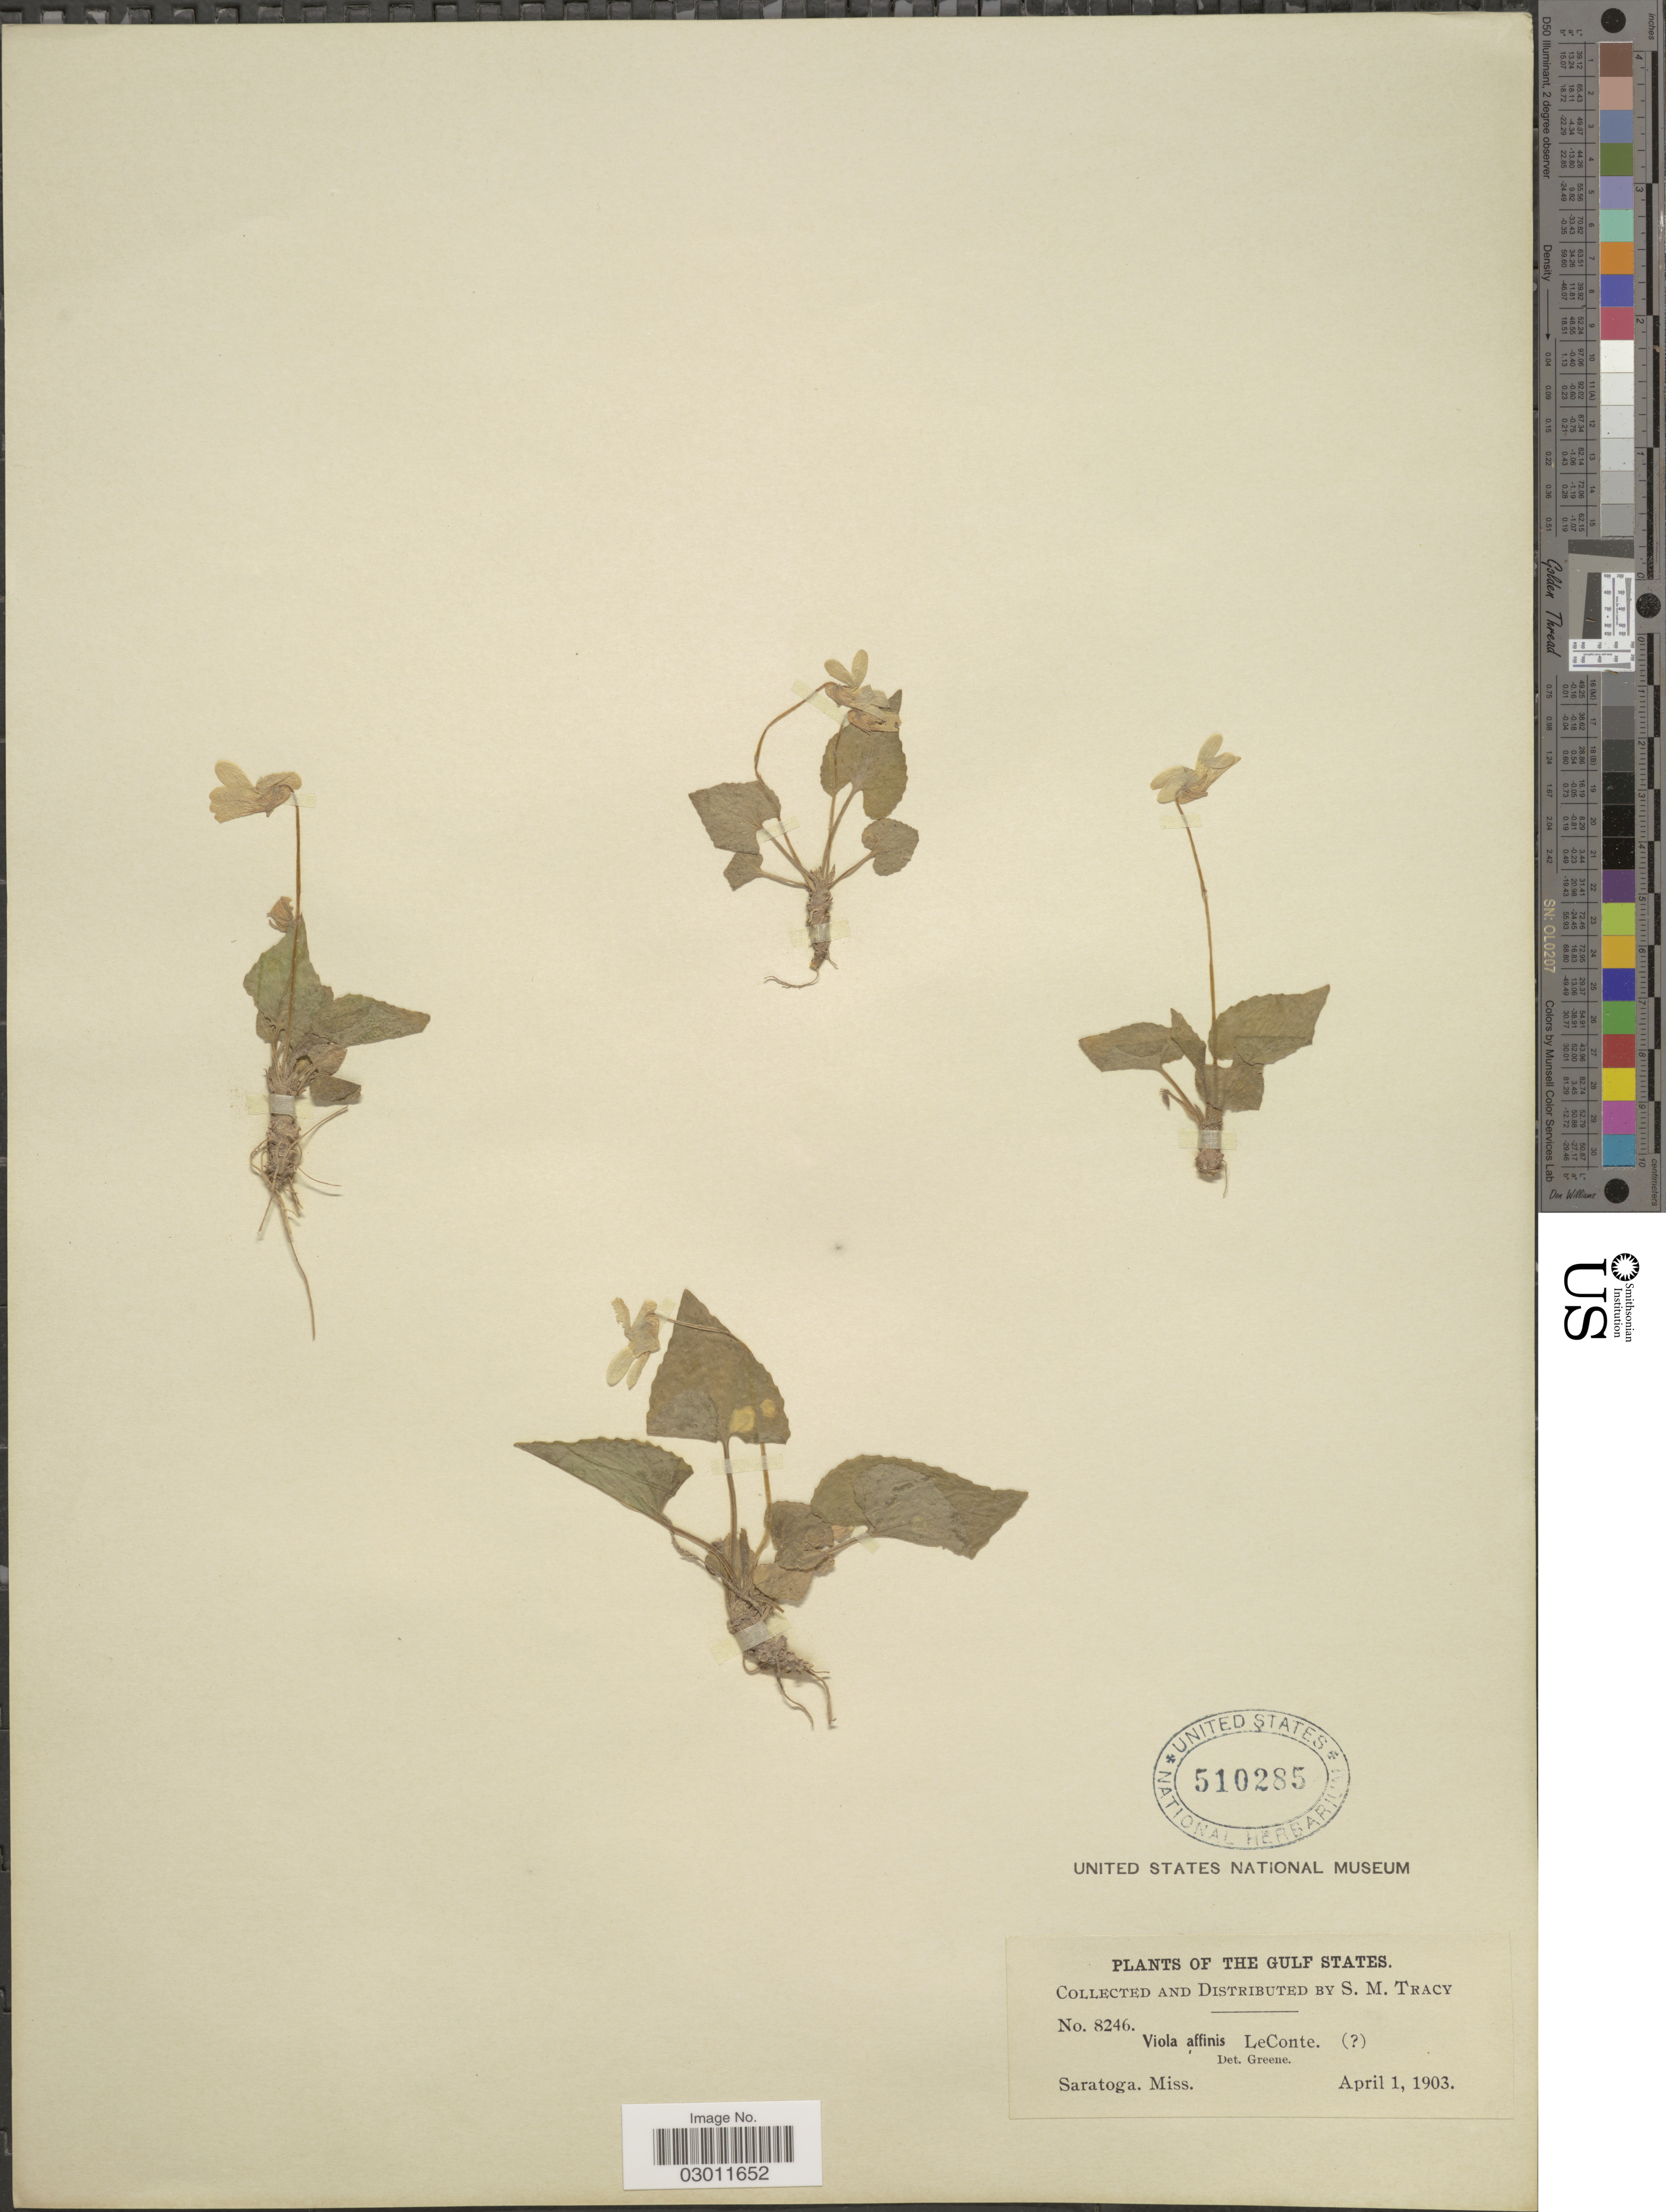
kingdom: Plantae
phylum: Tracheophyta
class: Magnoliopsida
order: Malpighiales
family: Violaceae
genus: Viola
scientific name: Viola affinis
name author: LeConte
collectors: S. M. Tracy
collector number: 8246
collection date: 1903-04-01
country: United States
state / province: Mississippi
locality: The Gulf States, Saratoga.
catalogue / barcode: US 510285